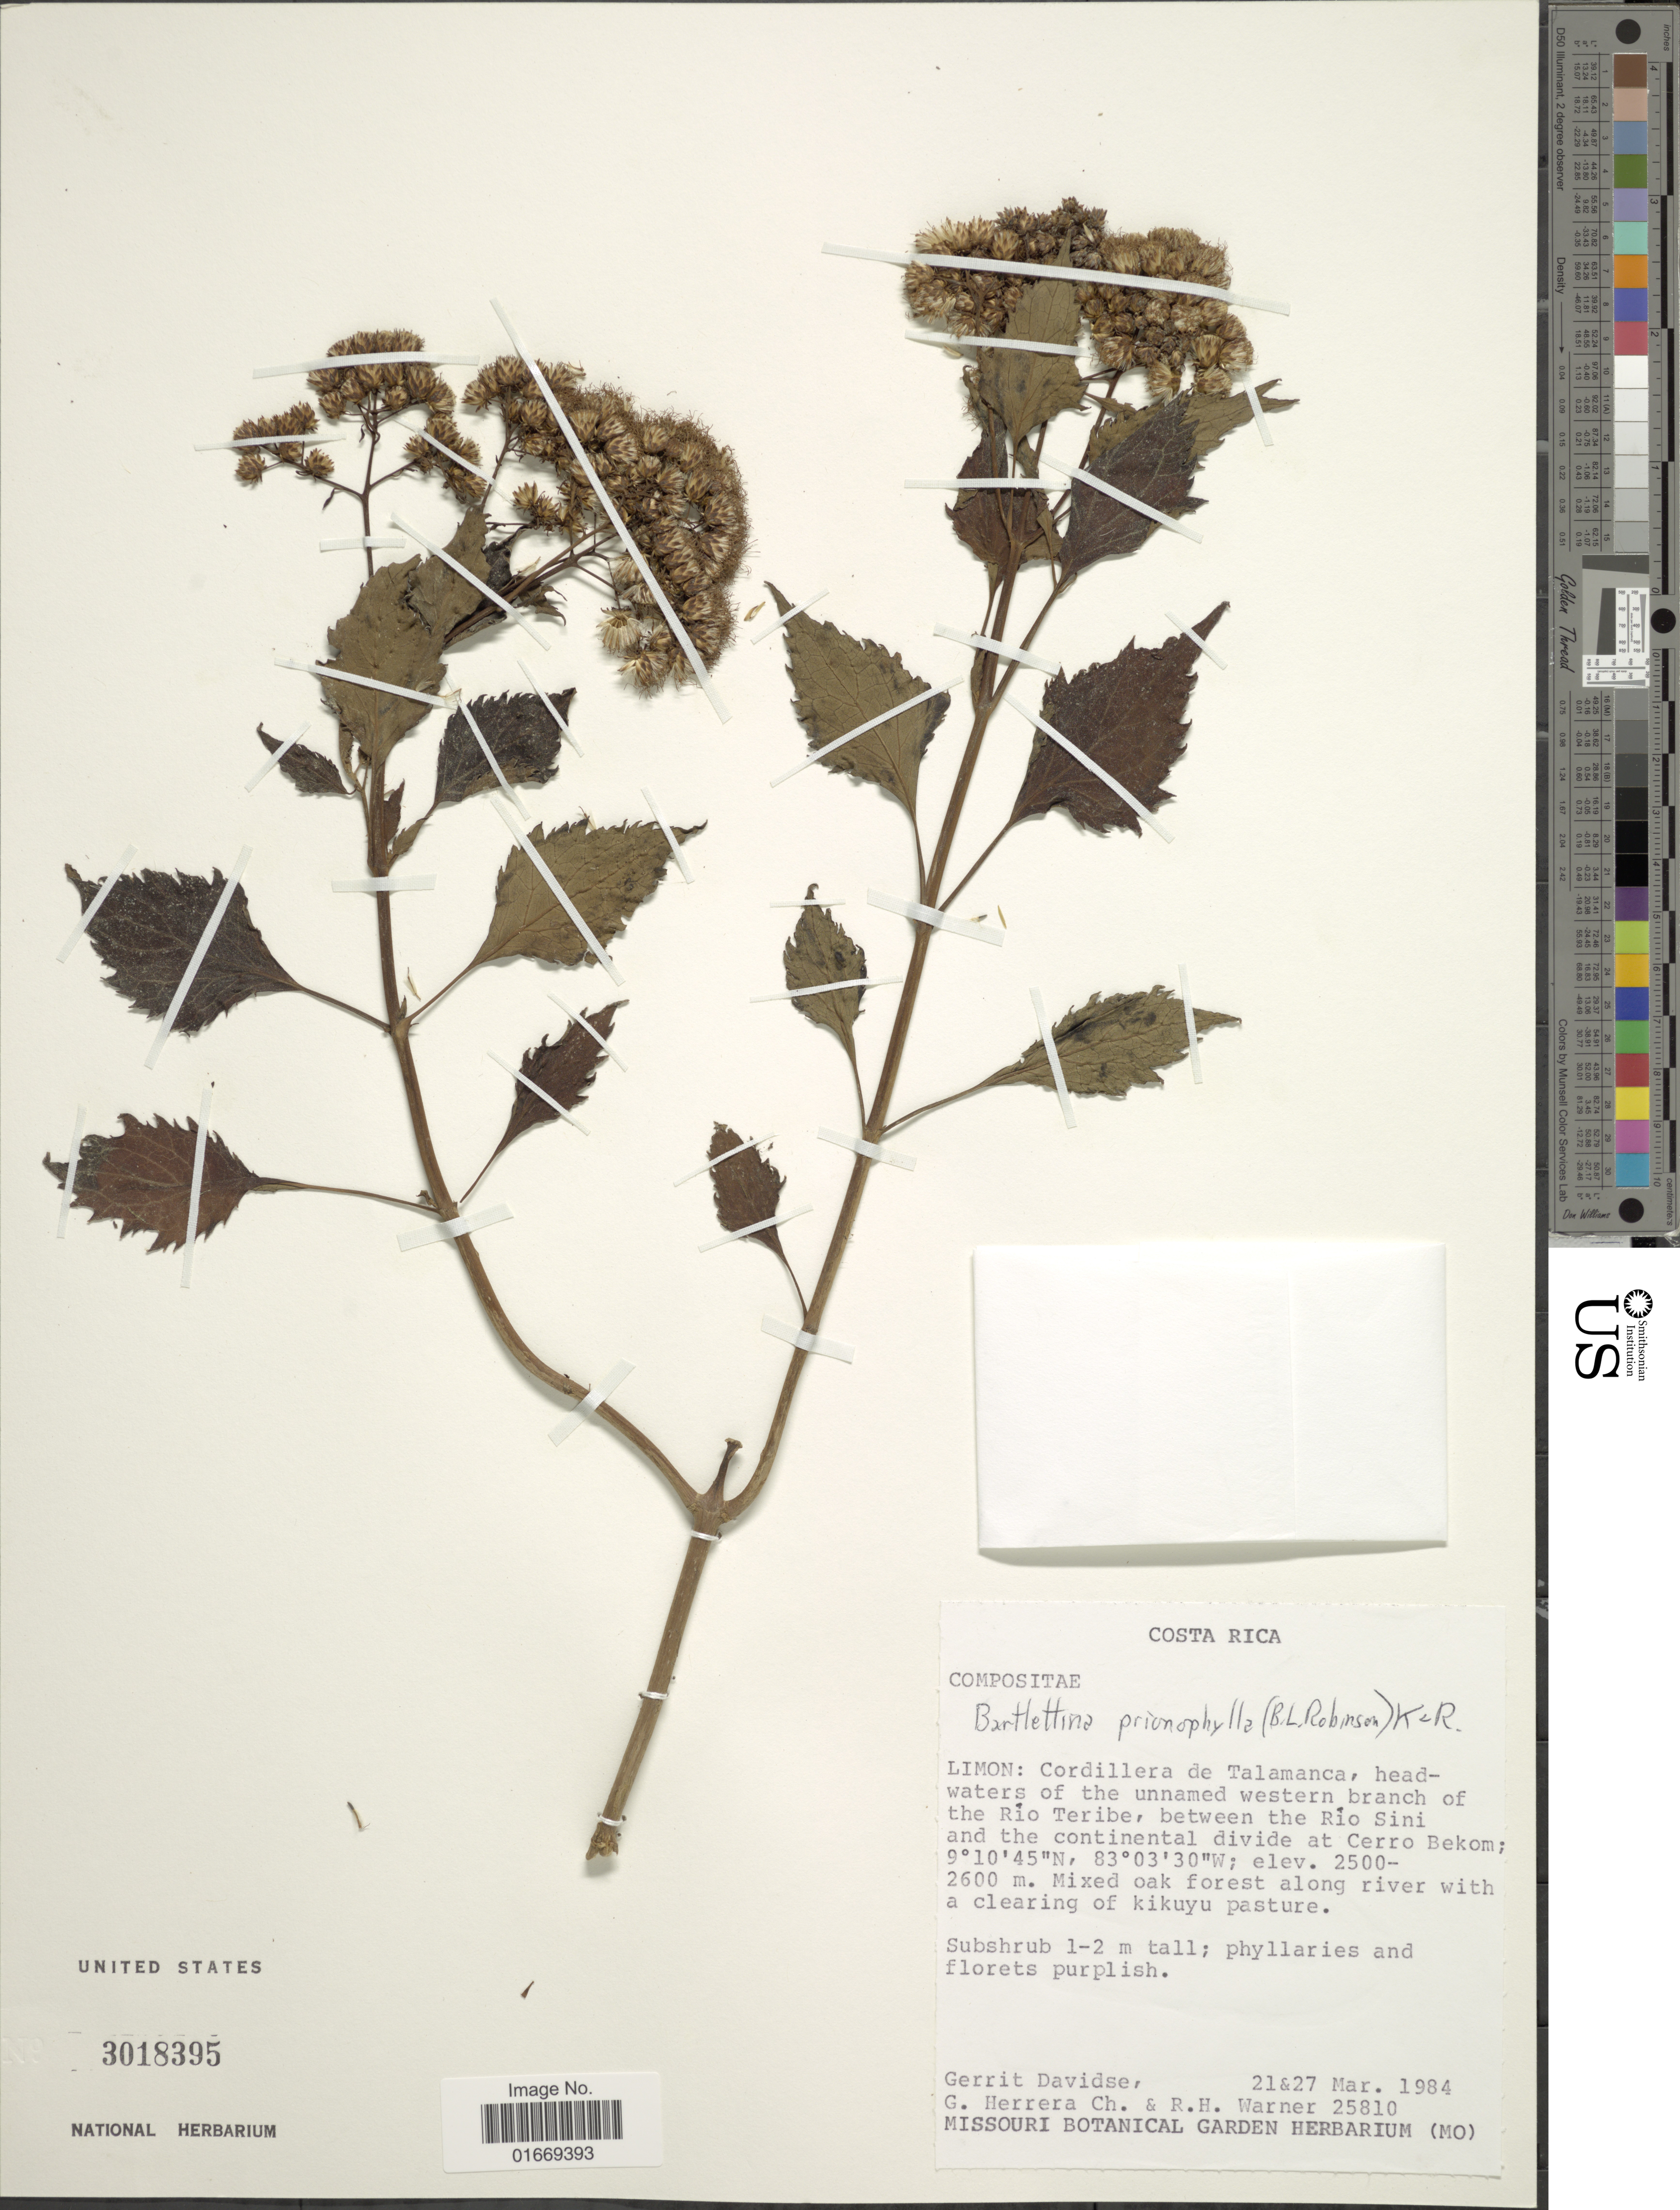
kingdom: Plantae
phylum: Tracheophyta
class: Magnoliopsida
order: Asterales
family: Asteraceae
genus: Bartlettina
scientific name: Bartlettina prionophylla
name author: (B.L. Rob.) R.M. King & H. Rob.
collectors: G. Davidse, G. Herrera Ch. & R. H. Warner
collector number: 25810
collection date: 1984-03-21/1984-03-27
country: Costa Rica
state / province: Limón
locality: Cordillera de Talamanca, headwaters of the unnamed western branch of the Río Teribe, between the Río Sini and the continental divide at Cerro Bekom. Mixed oak forest along river with a clearing of kikuyu pasture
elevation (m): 2500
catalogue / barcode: US 3018395